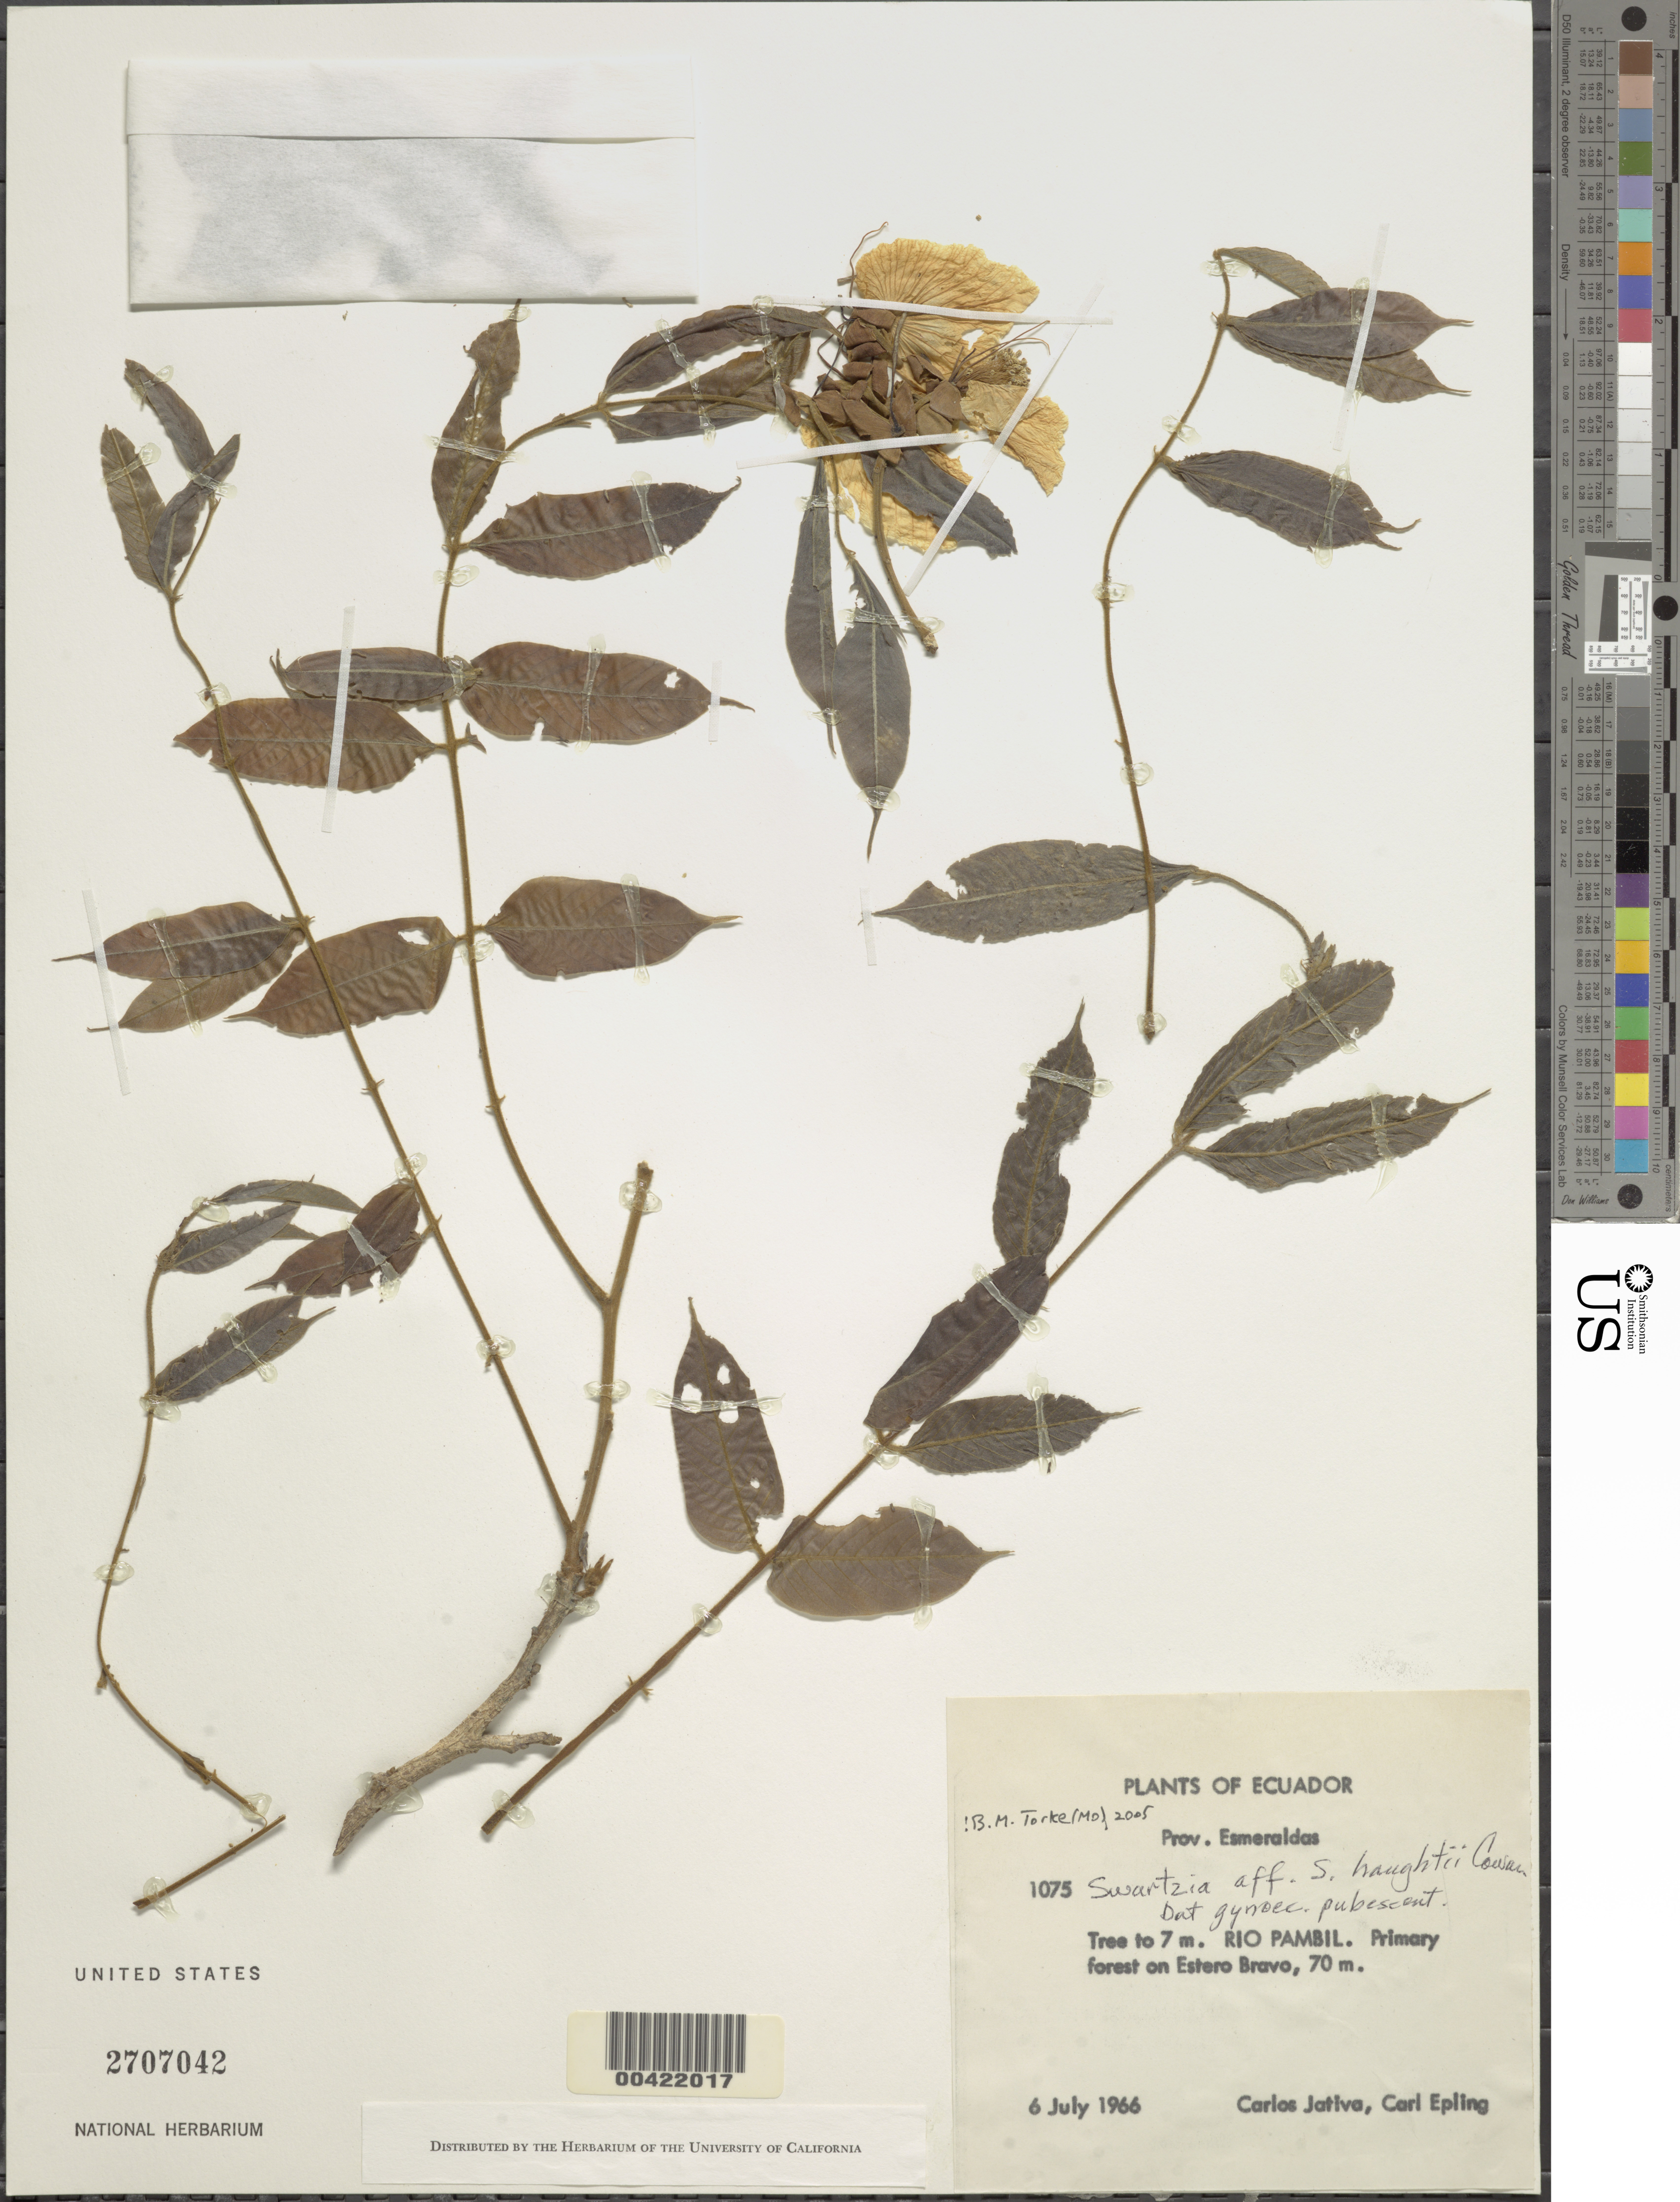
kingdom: Plantae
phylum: Tracheophyta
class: Magnoliopsida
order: Fabales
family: Fabaceae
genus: Swartzia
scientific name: Swartzia haughtii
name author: R.S. Cowan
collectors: C. D. Játiva & C. C. Epling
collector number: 1075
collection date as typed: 06 Jul 1966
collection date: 1966-07-06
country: Ecuador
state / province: Esmeraldas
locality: Rio Pambil; on Estero Bravo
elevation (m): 70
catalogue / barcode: US 2707042